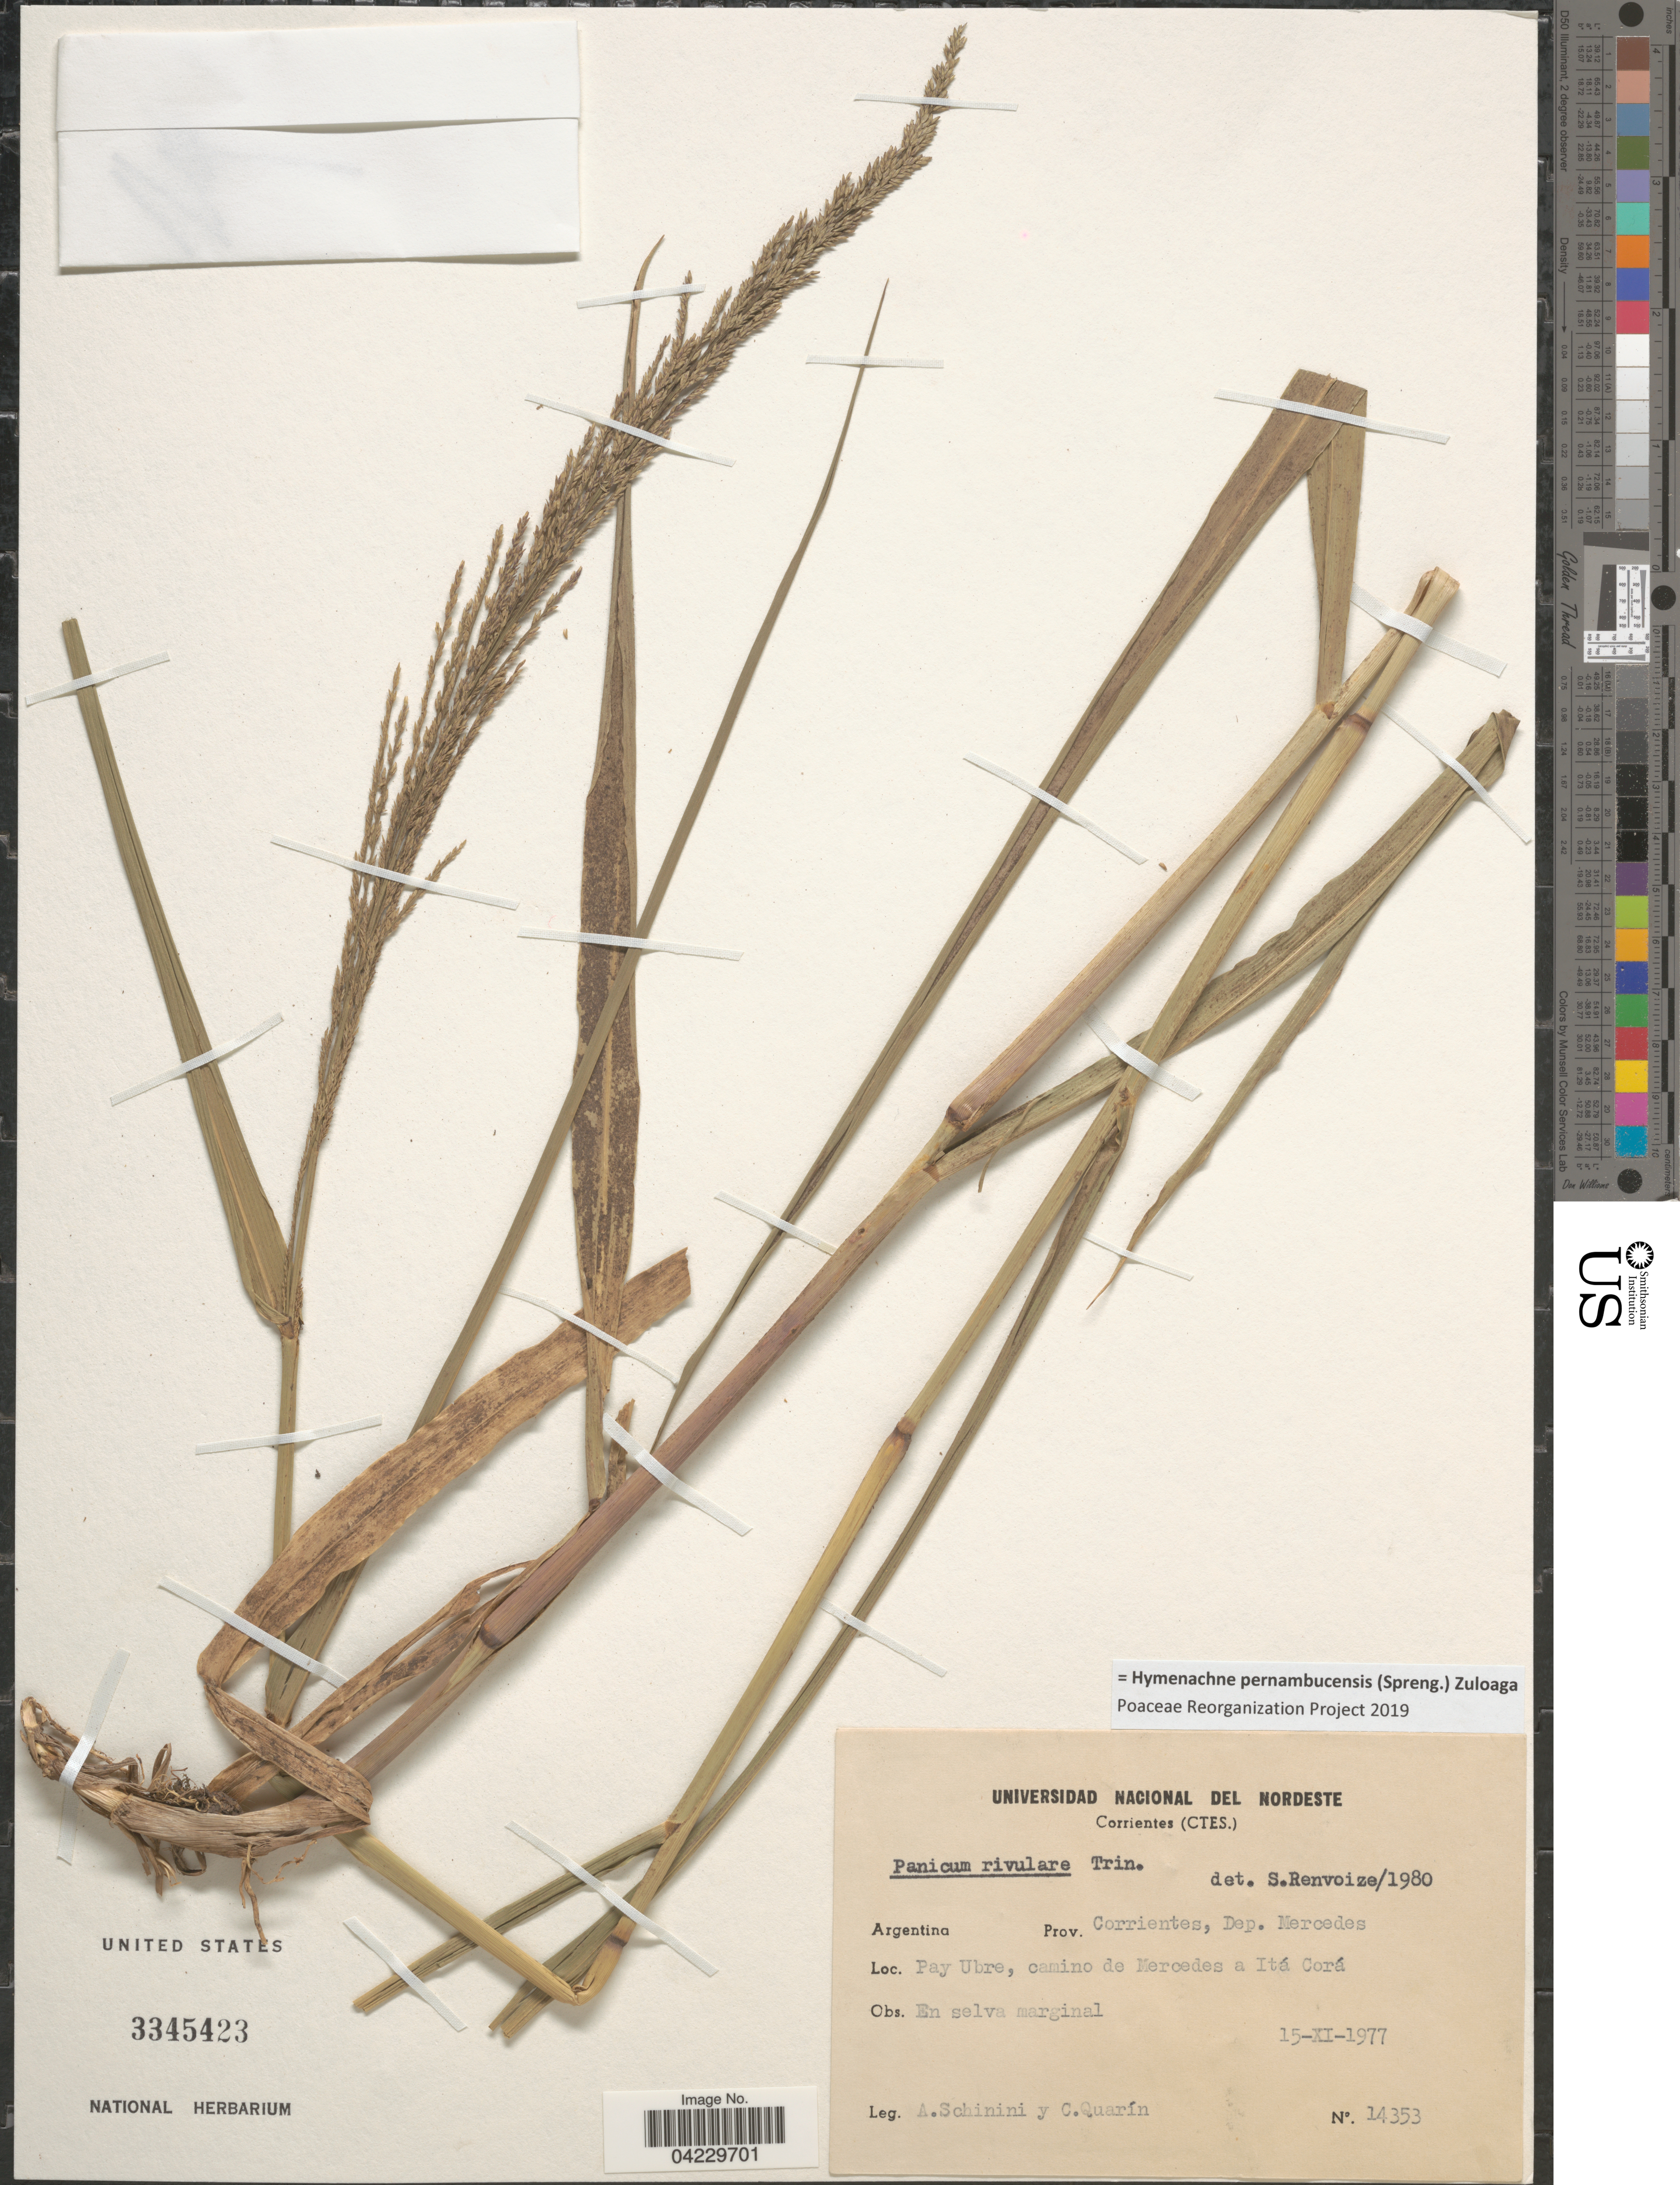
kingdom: Plantae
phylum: Tracheophyta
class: Liliopsida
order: Poales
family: Poaceae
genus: Hymenachne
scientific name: Hymenachne pernambucensis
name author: (Spreng.) Zuloaga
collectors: A. Schinini & C. Quarín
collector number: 14353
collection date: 1977-11-15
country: Argentina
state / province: Corrientes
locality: Dep. Mercedes. Pay Ubre, camino de Mercedes a Itá Corá.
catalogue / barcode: US 3345423